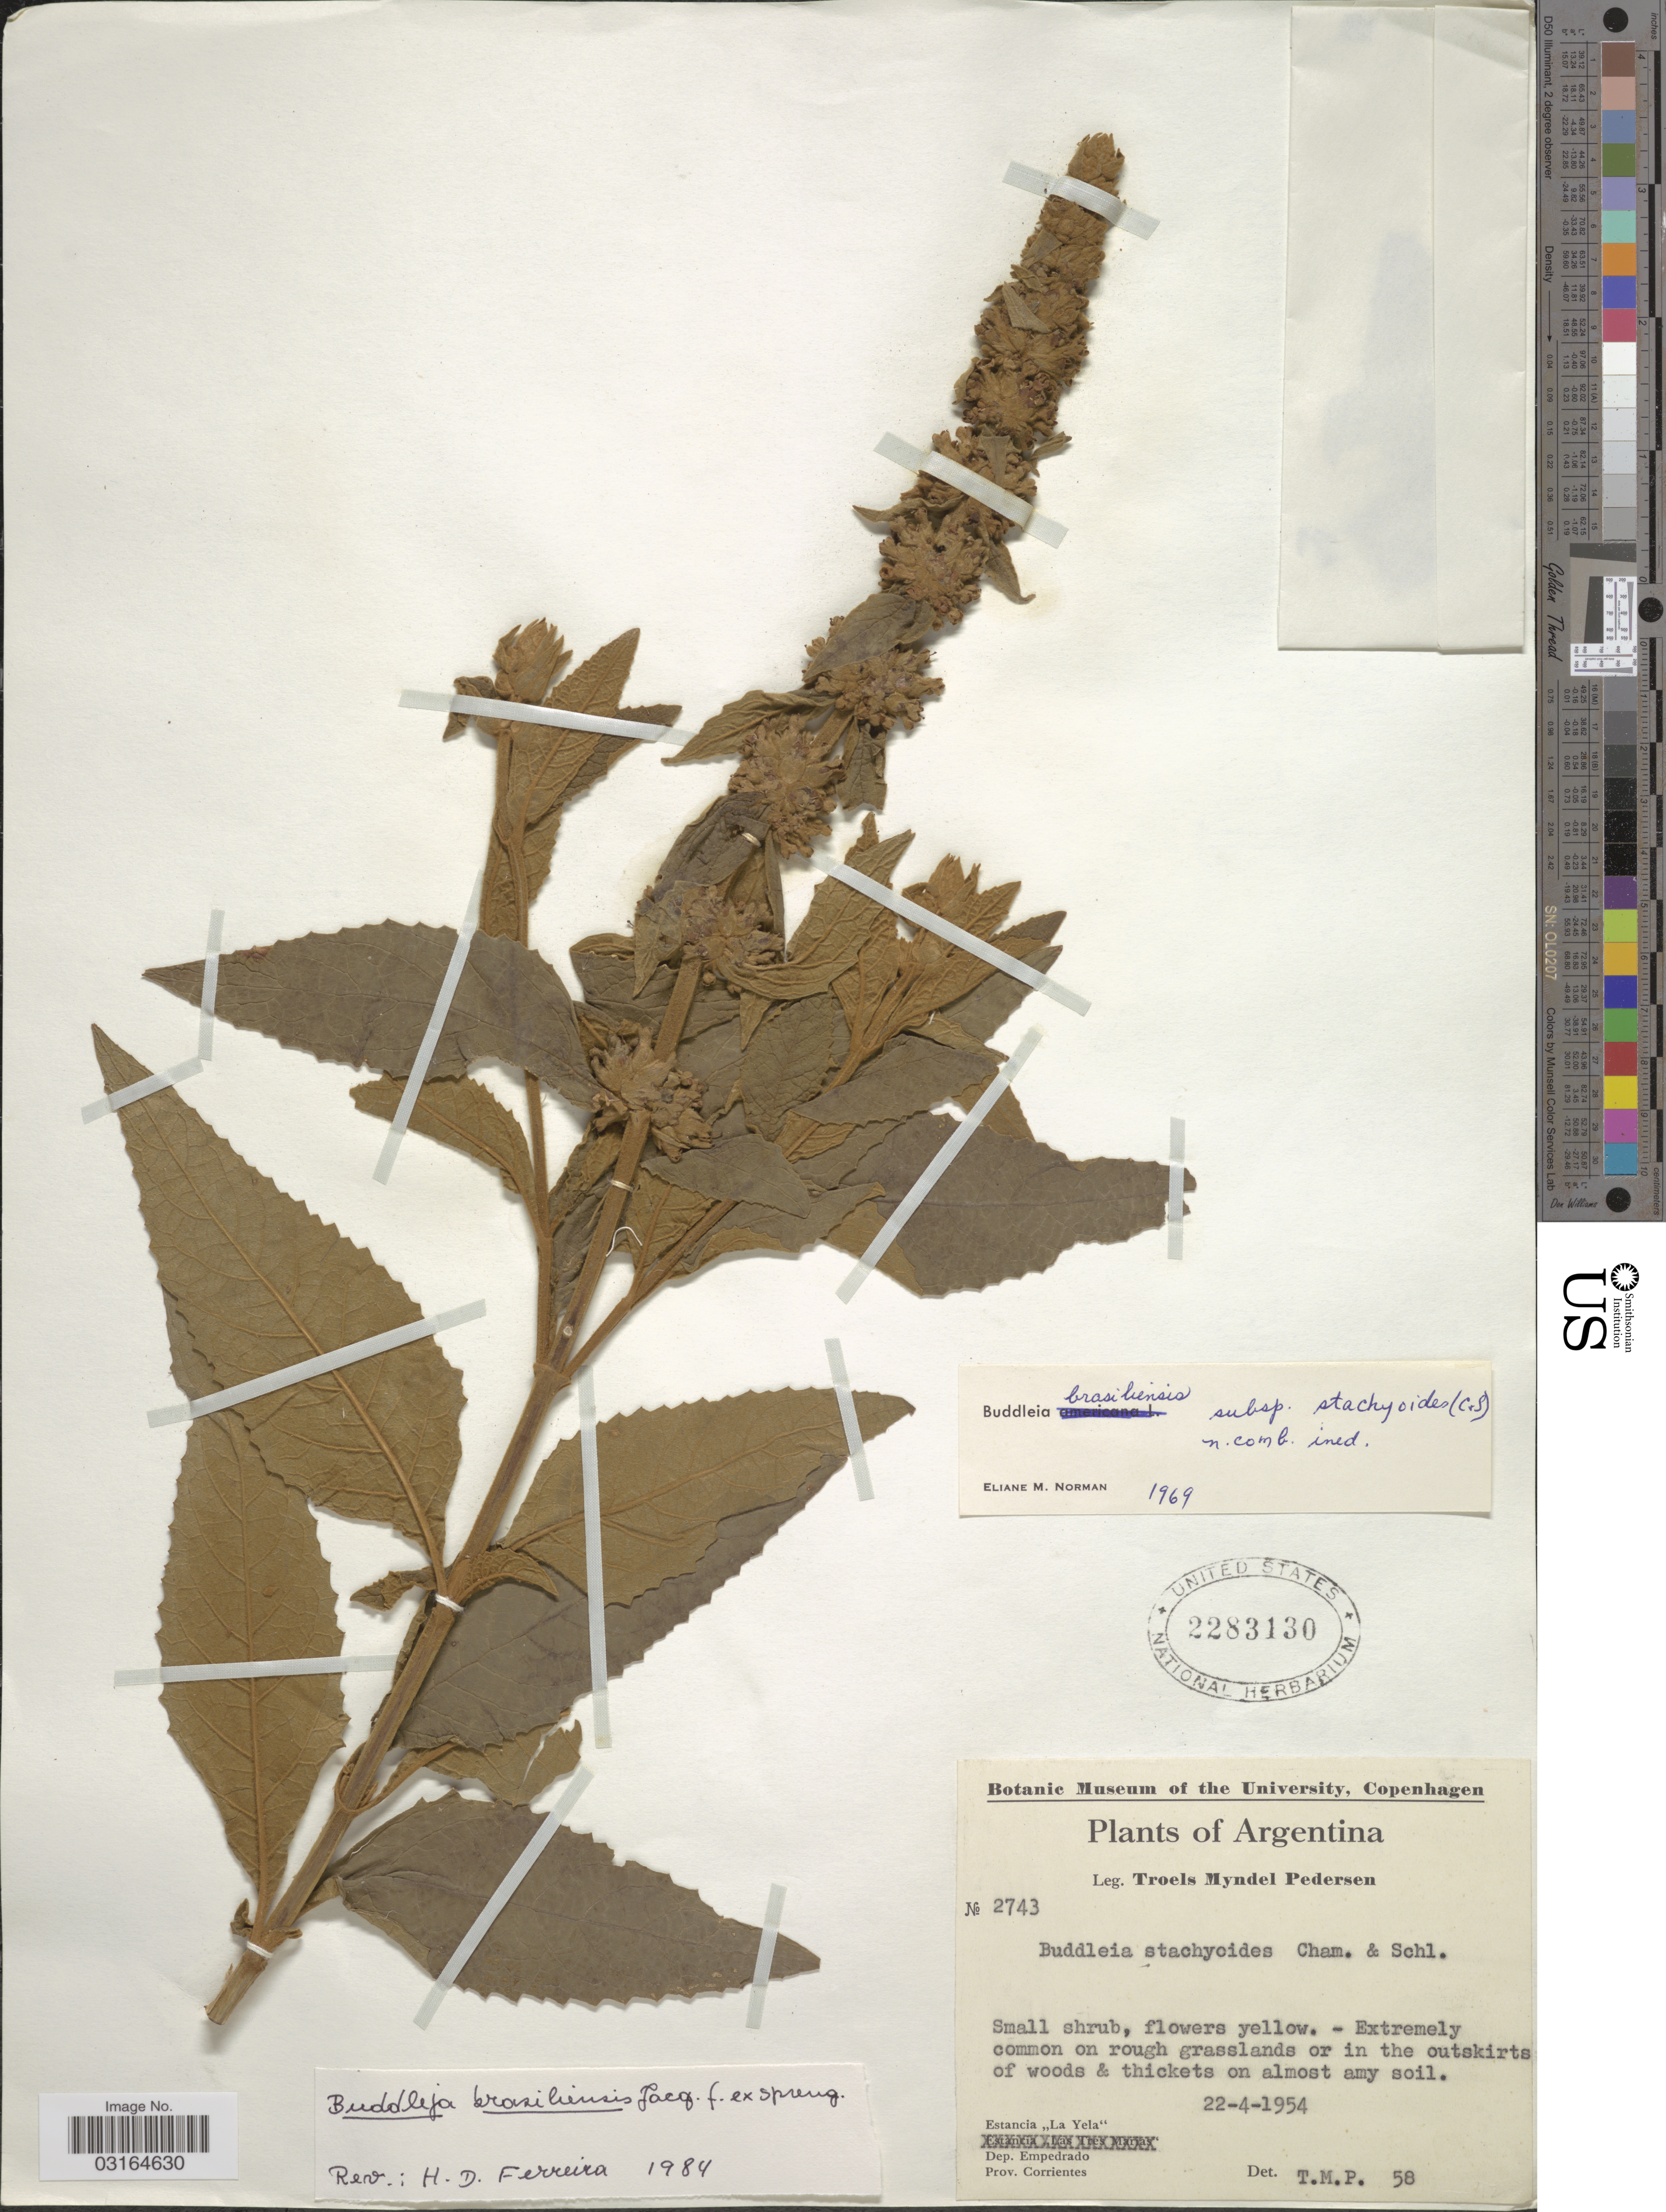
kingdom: Plantae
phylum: Tracheophyta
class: Magnoliopsida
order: Lamiales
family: Scrophulariaceae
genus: Buddleja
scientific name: Buddleja stachyoides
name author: Cham. & Schltdl.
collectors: T. Pederson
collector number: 2743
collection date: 1954-04-22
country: Argentina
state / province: Corrientes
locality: Estancia "La Yela", Dep. Empedrado.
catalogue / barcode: US 2283130